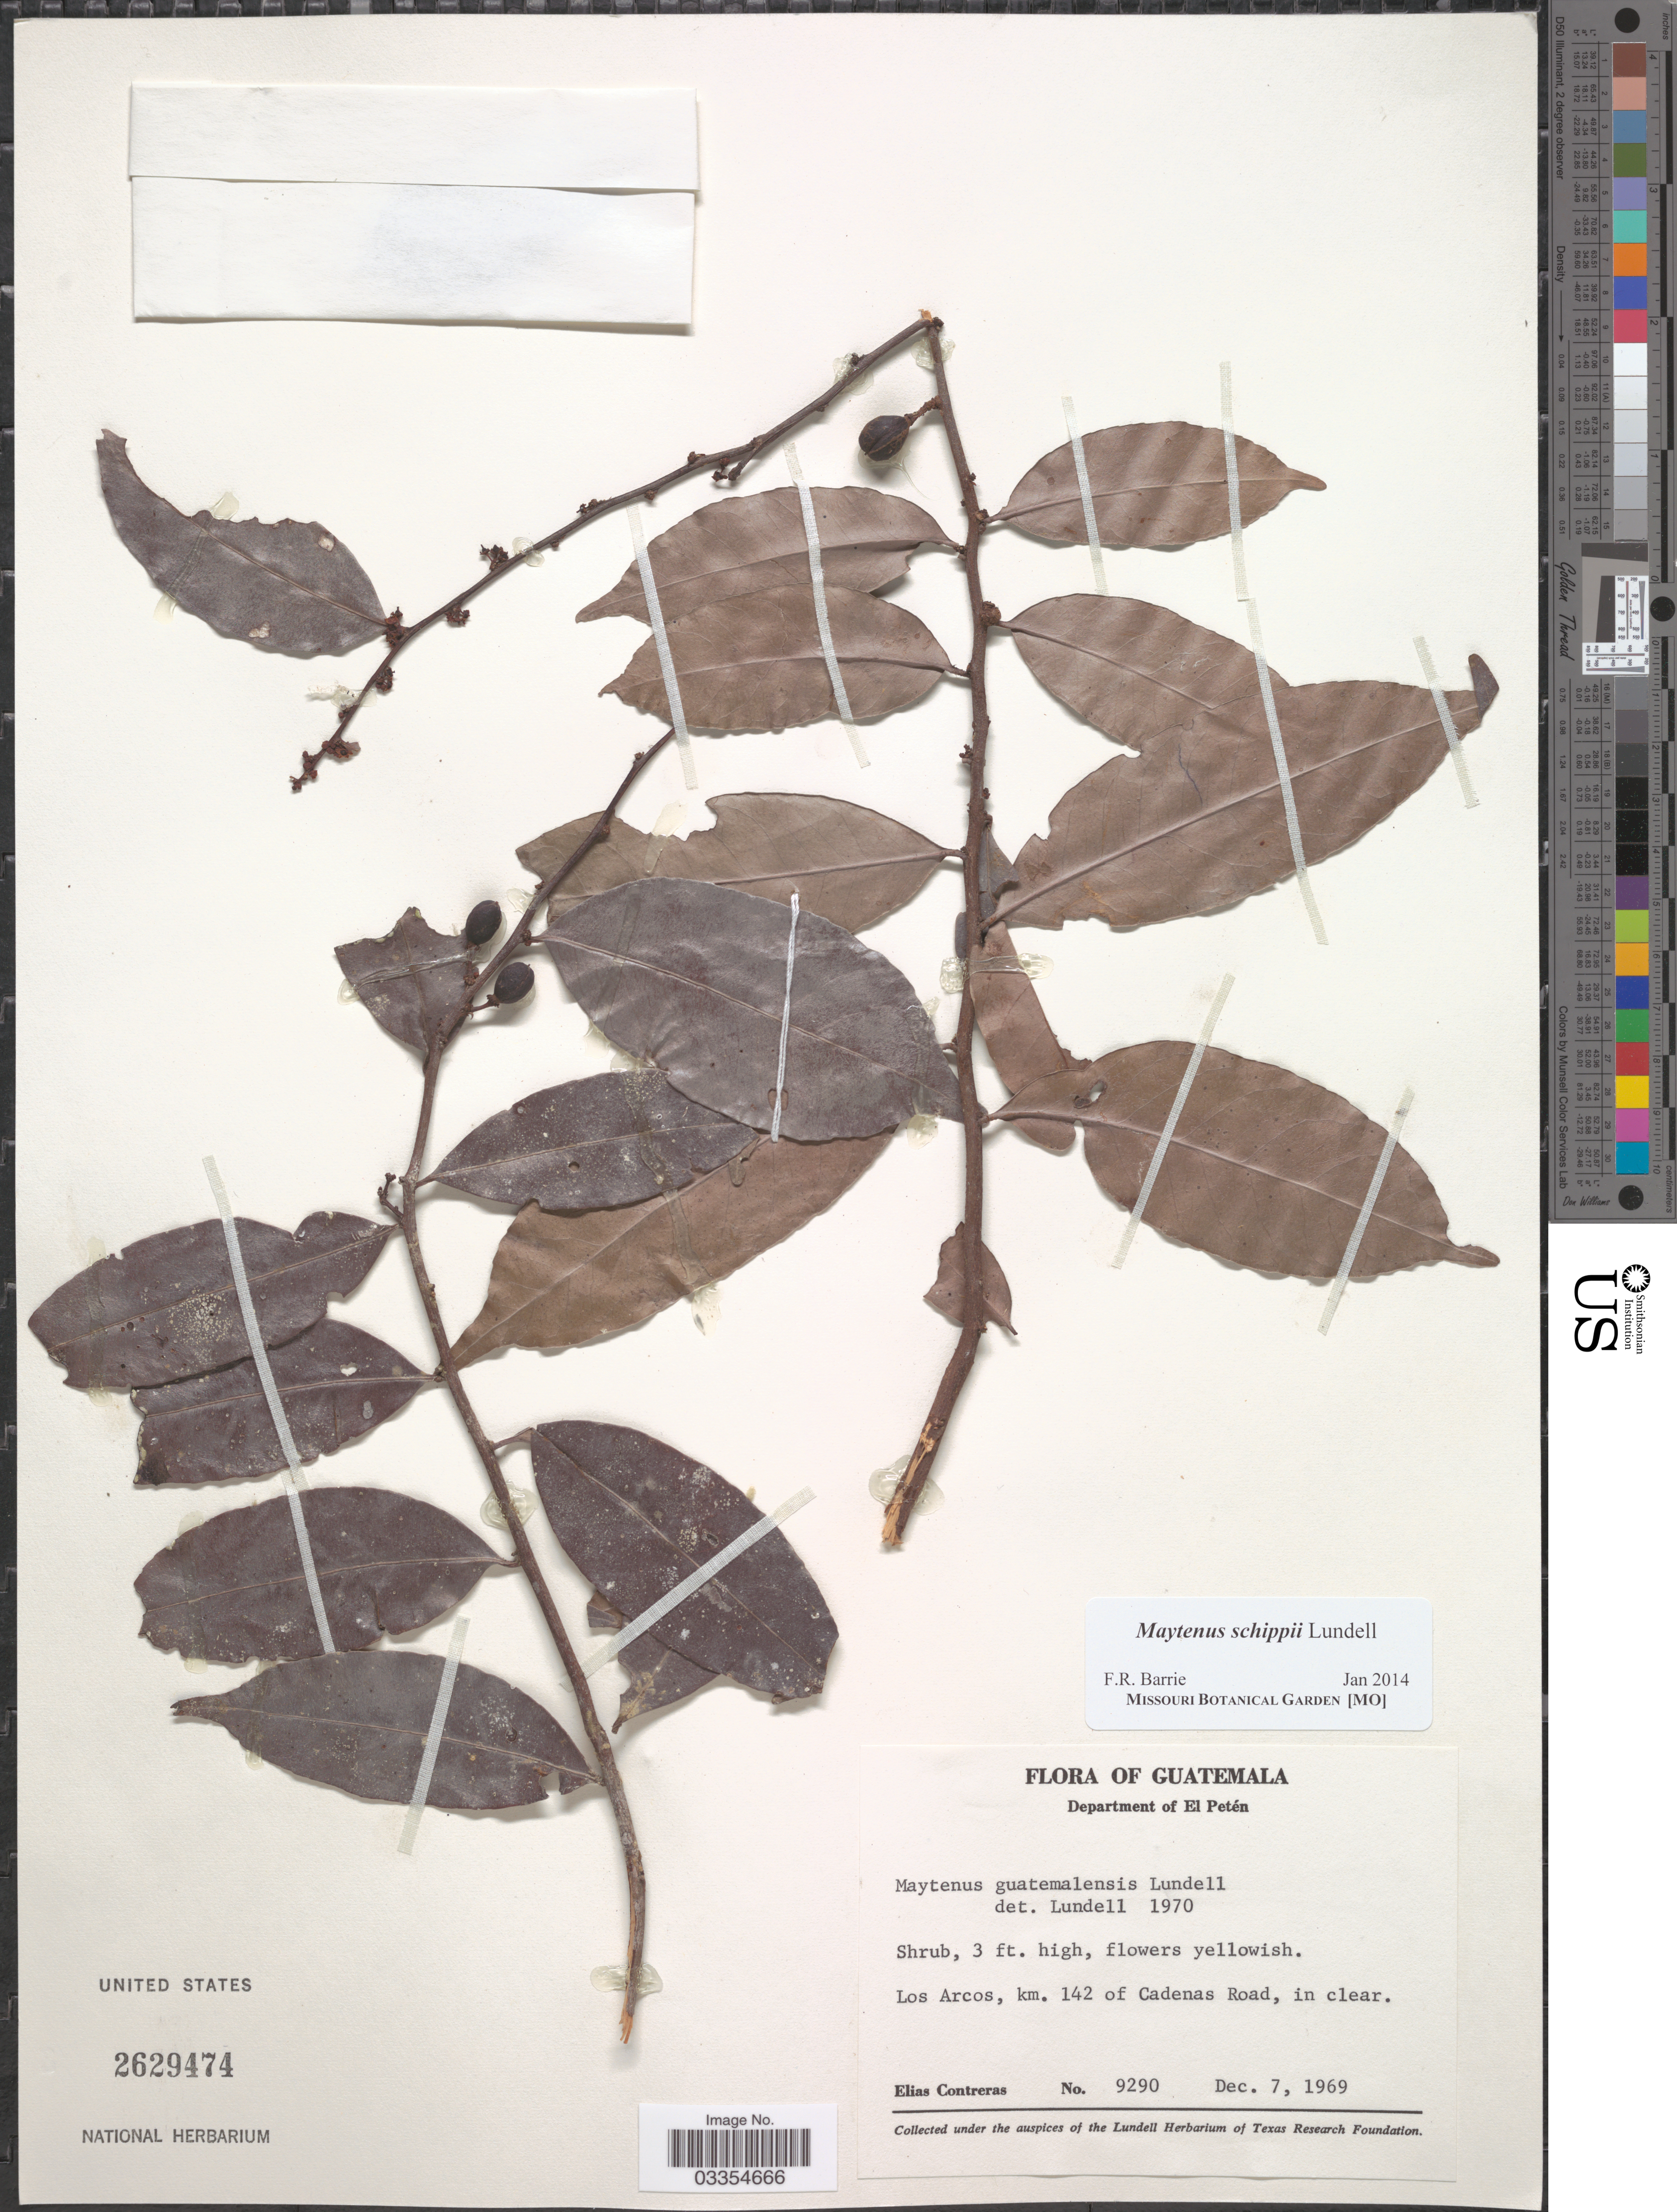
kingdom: Plantae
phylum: Tracheophyta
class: Magnoliopsida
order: Celastrales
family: Celastraceae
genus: Maytenus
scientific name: Maytenus schippii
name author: Lundell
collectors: E. Contreras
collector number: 9290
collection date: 1969-12-07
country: Guatemala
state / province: El Petén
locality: Department of El Petén. Los Arcos, km. 142 of Cadenas Road.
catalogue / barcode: US 2629474